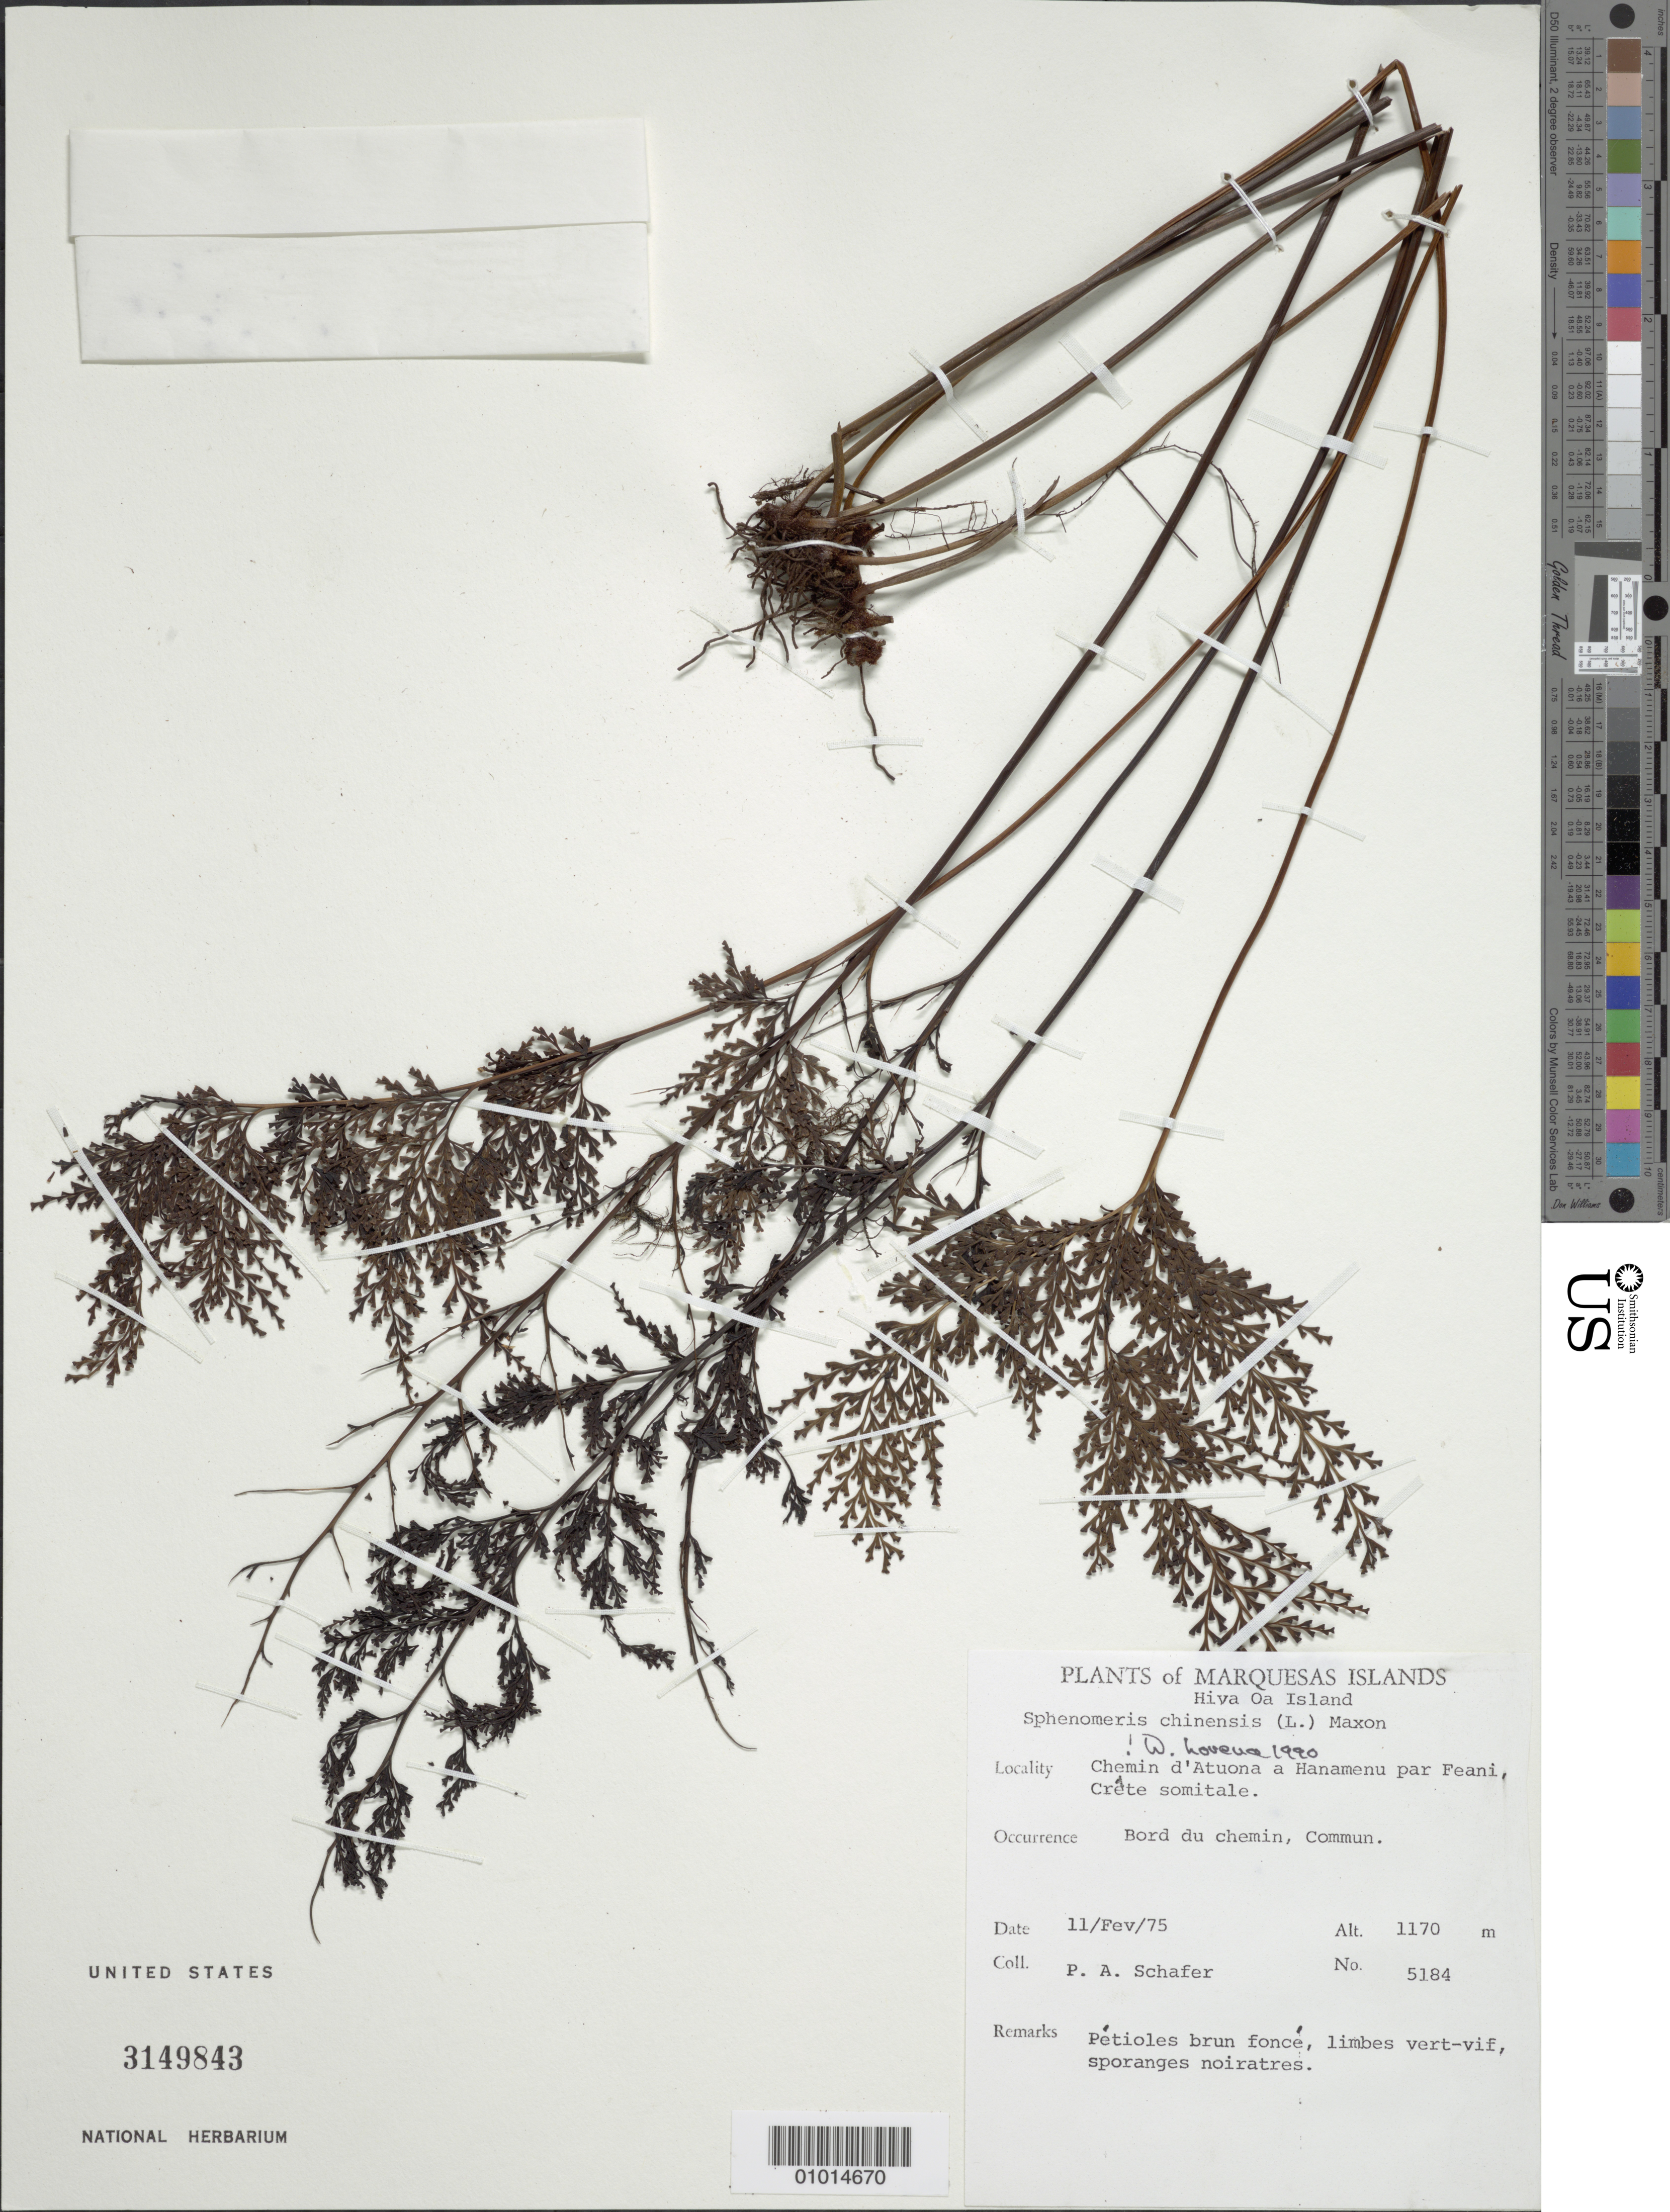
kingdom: Plantae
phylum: Tracheophyta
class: Polypodiopsida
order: Polypodiales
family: Lindsaeaceae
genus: Sphenomeris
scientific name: Sphenomeris chinensis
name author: (L.) Maxon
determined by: Lorence, David H., (PTBG), National Tropical Botanical Garden (UNITED STATES)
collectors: P. A. Schäfer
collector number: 5184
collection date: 1975-02-11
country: French Polynesia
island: Hiva Oa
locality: Chemin d'Atuona à Hanamenu par Feani, crête sommitale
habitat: Bord du chemin; commun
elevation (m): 1170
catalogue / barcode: US 3149843